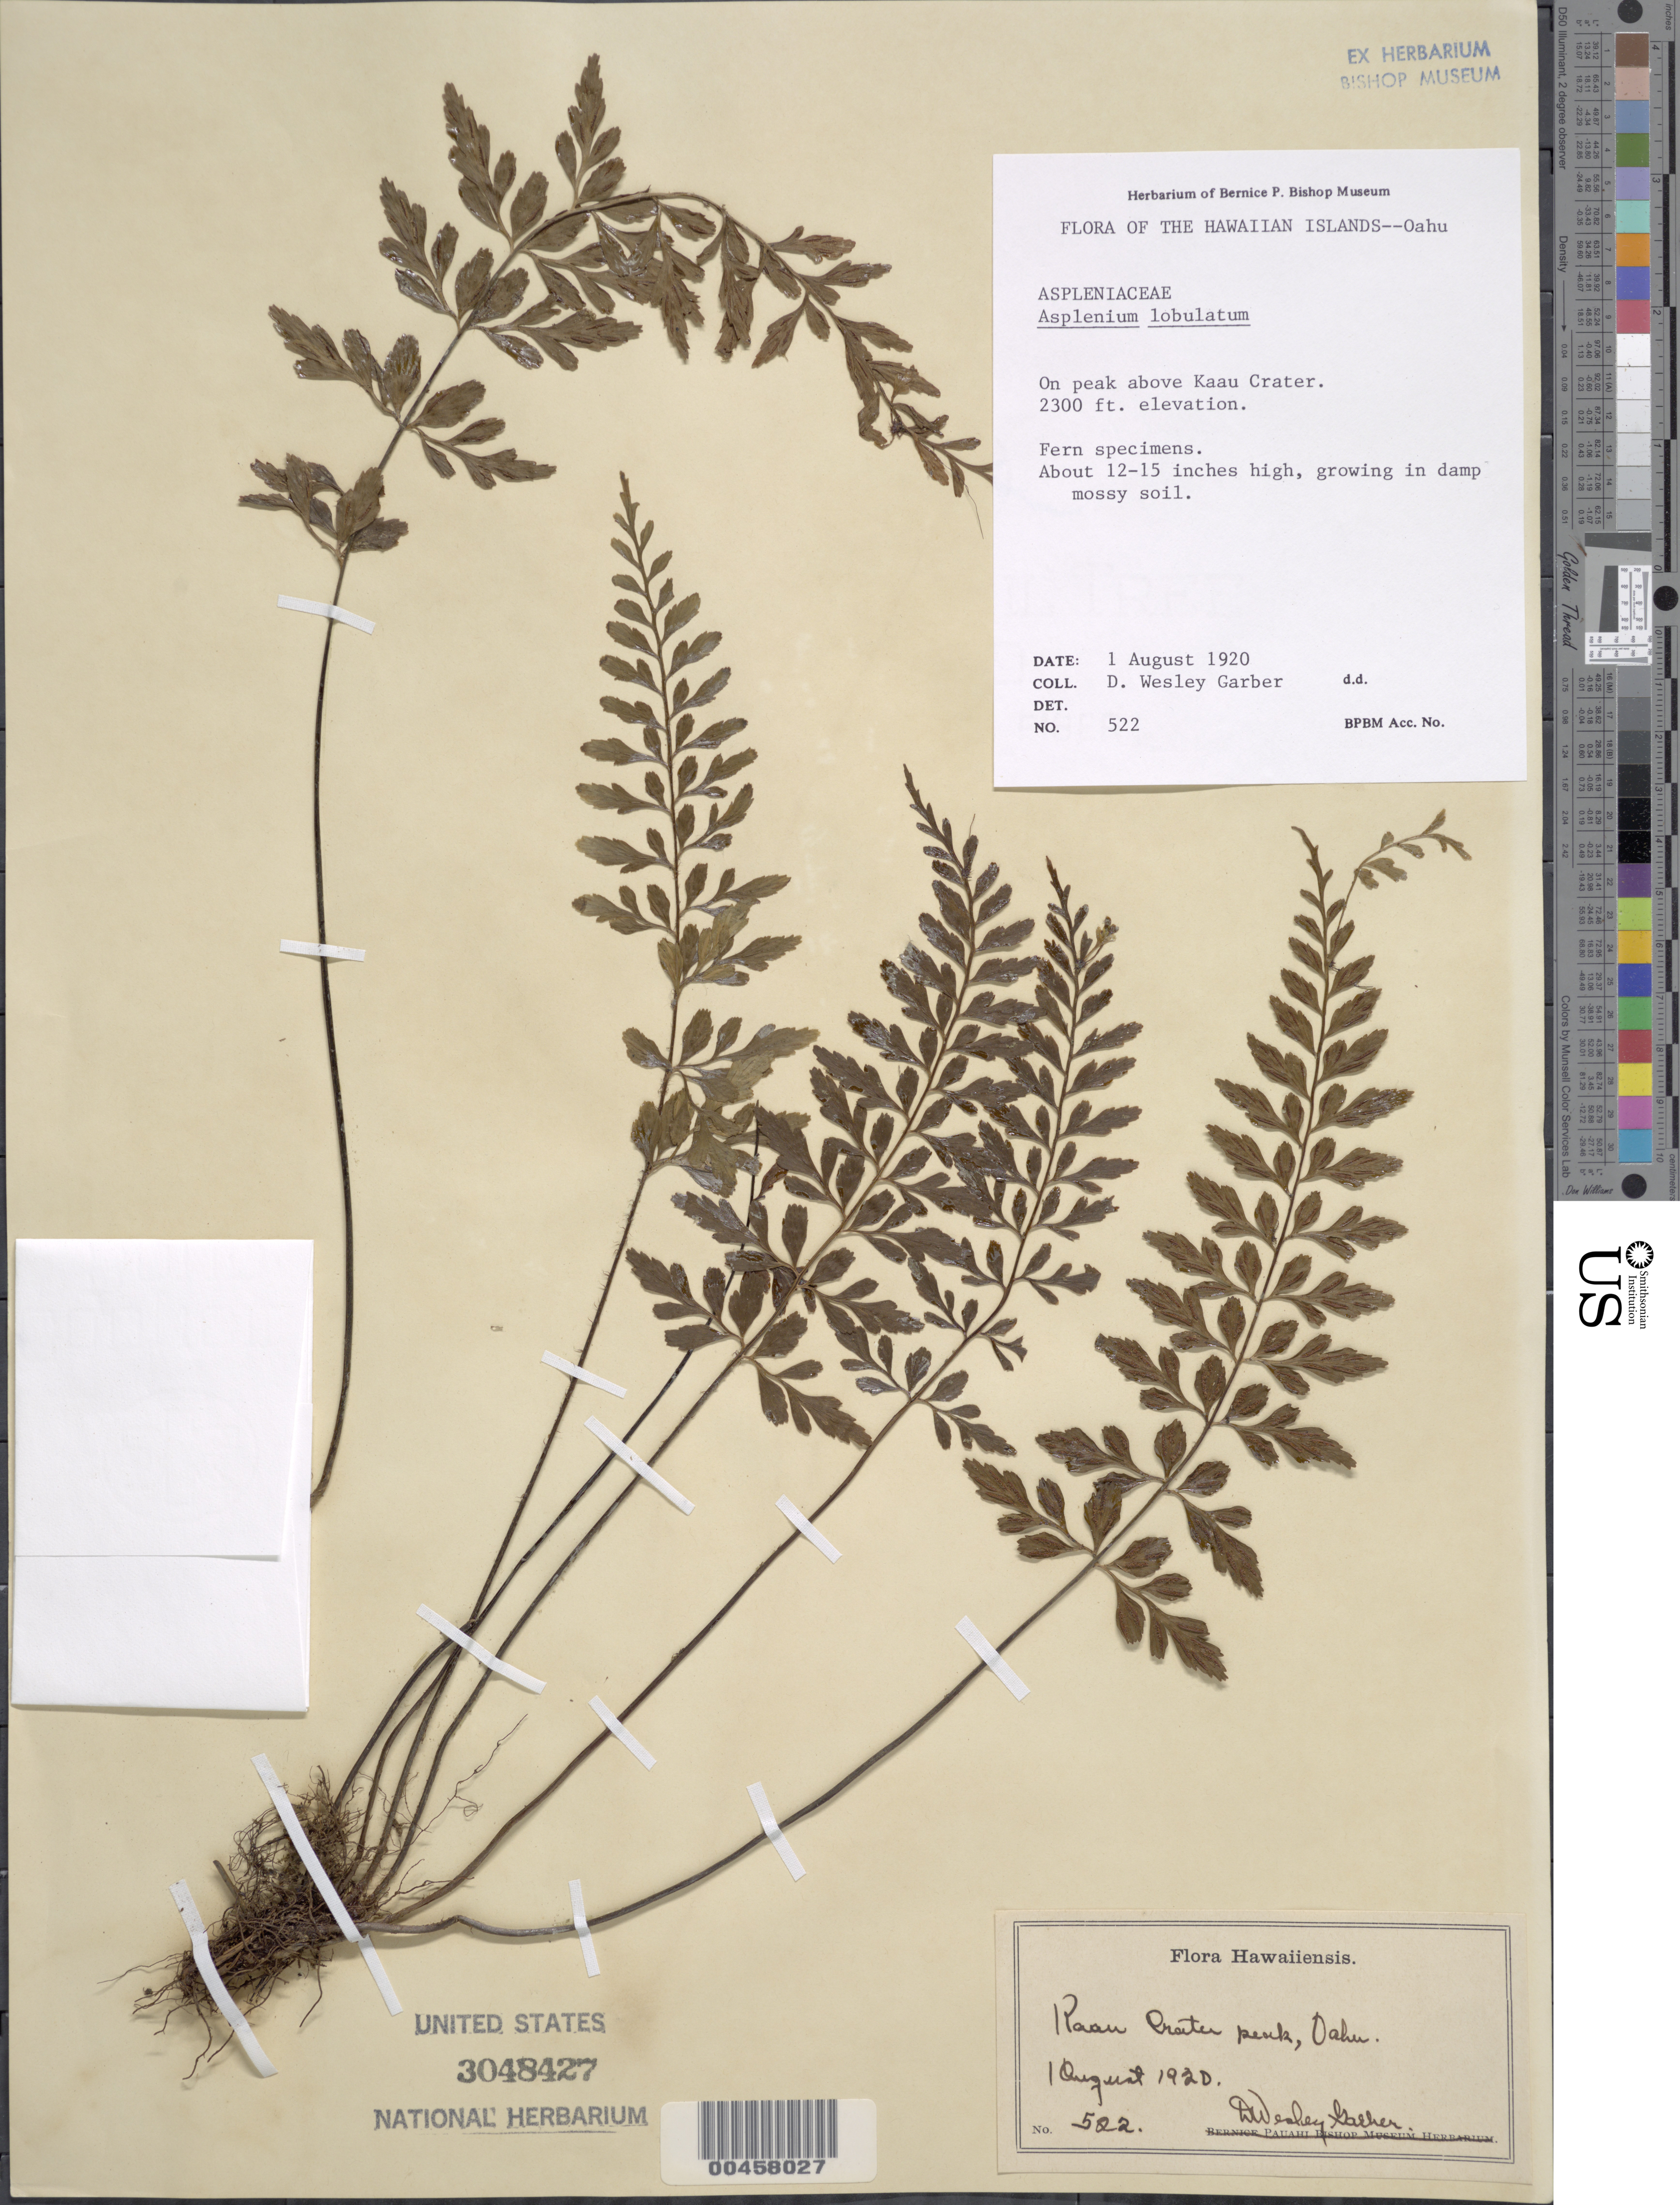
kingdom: Plantae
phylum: Tracheophyta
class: Polypodiopsida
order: Polypodiales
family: Aspleniaceae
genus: Asplenium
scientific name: Asplenium lobulatum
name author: Mett.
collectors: D. W. Garber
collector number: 522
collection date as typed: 1 Aug 1920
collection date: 1920-08-01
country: United States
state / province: Hawaii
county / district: Honolulu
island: Oahu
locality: On peak above Kaau Crater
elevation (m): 701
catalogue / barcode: US 3048427